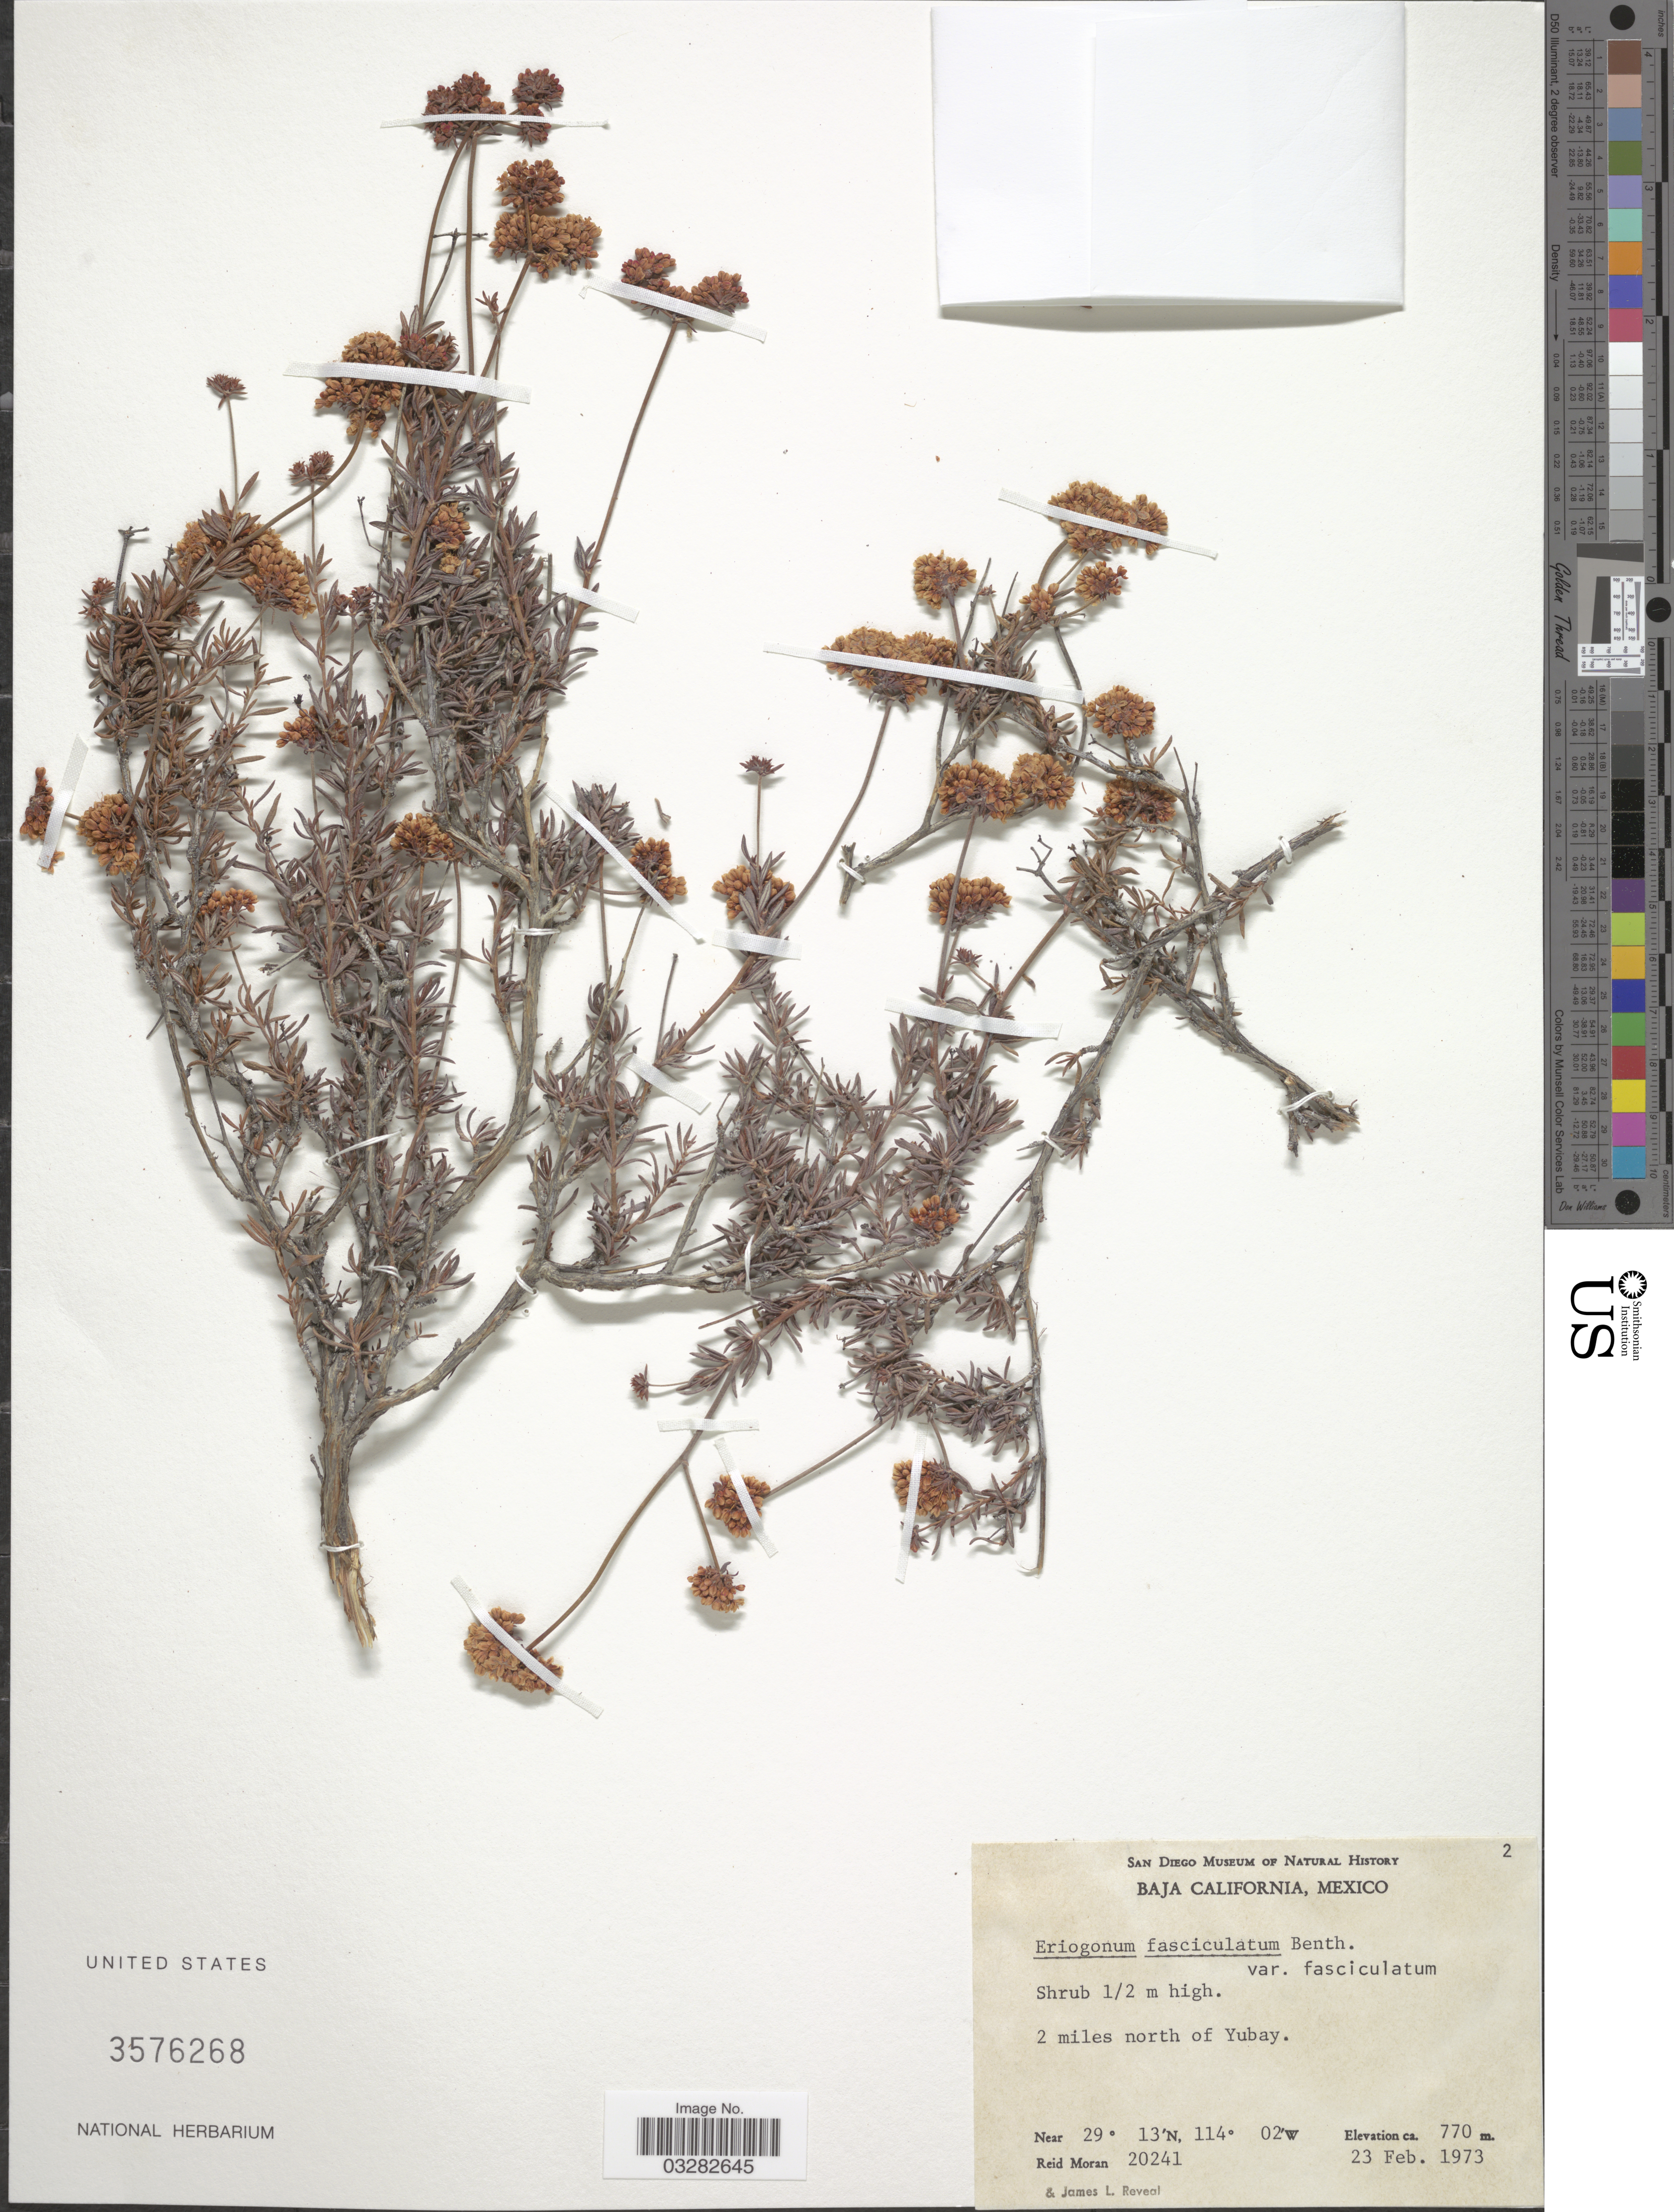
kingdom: Plantae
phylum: Tracheophyta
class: Magnoliopsida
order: Caryophyllales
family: Polygonaceae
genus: Eriogonum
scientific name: Eriogonum fasciculatum var. fasciculatum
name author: Benth.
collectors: R. Moran & J. L. Reveal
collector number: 20241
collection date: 1973-02-23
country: Mexico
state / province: Baja California Norte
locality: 2 miles north of Yubay.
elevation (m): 770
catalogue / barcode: US 3576268